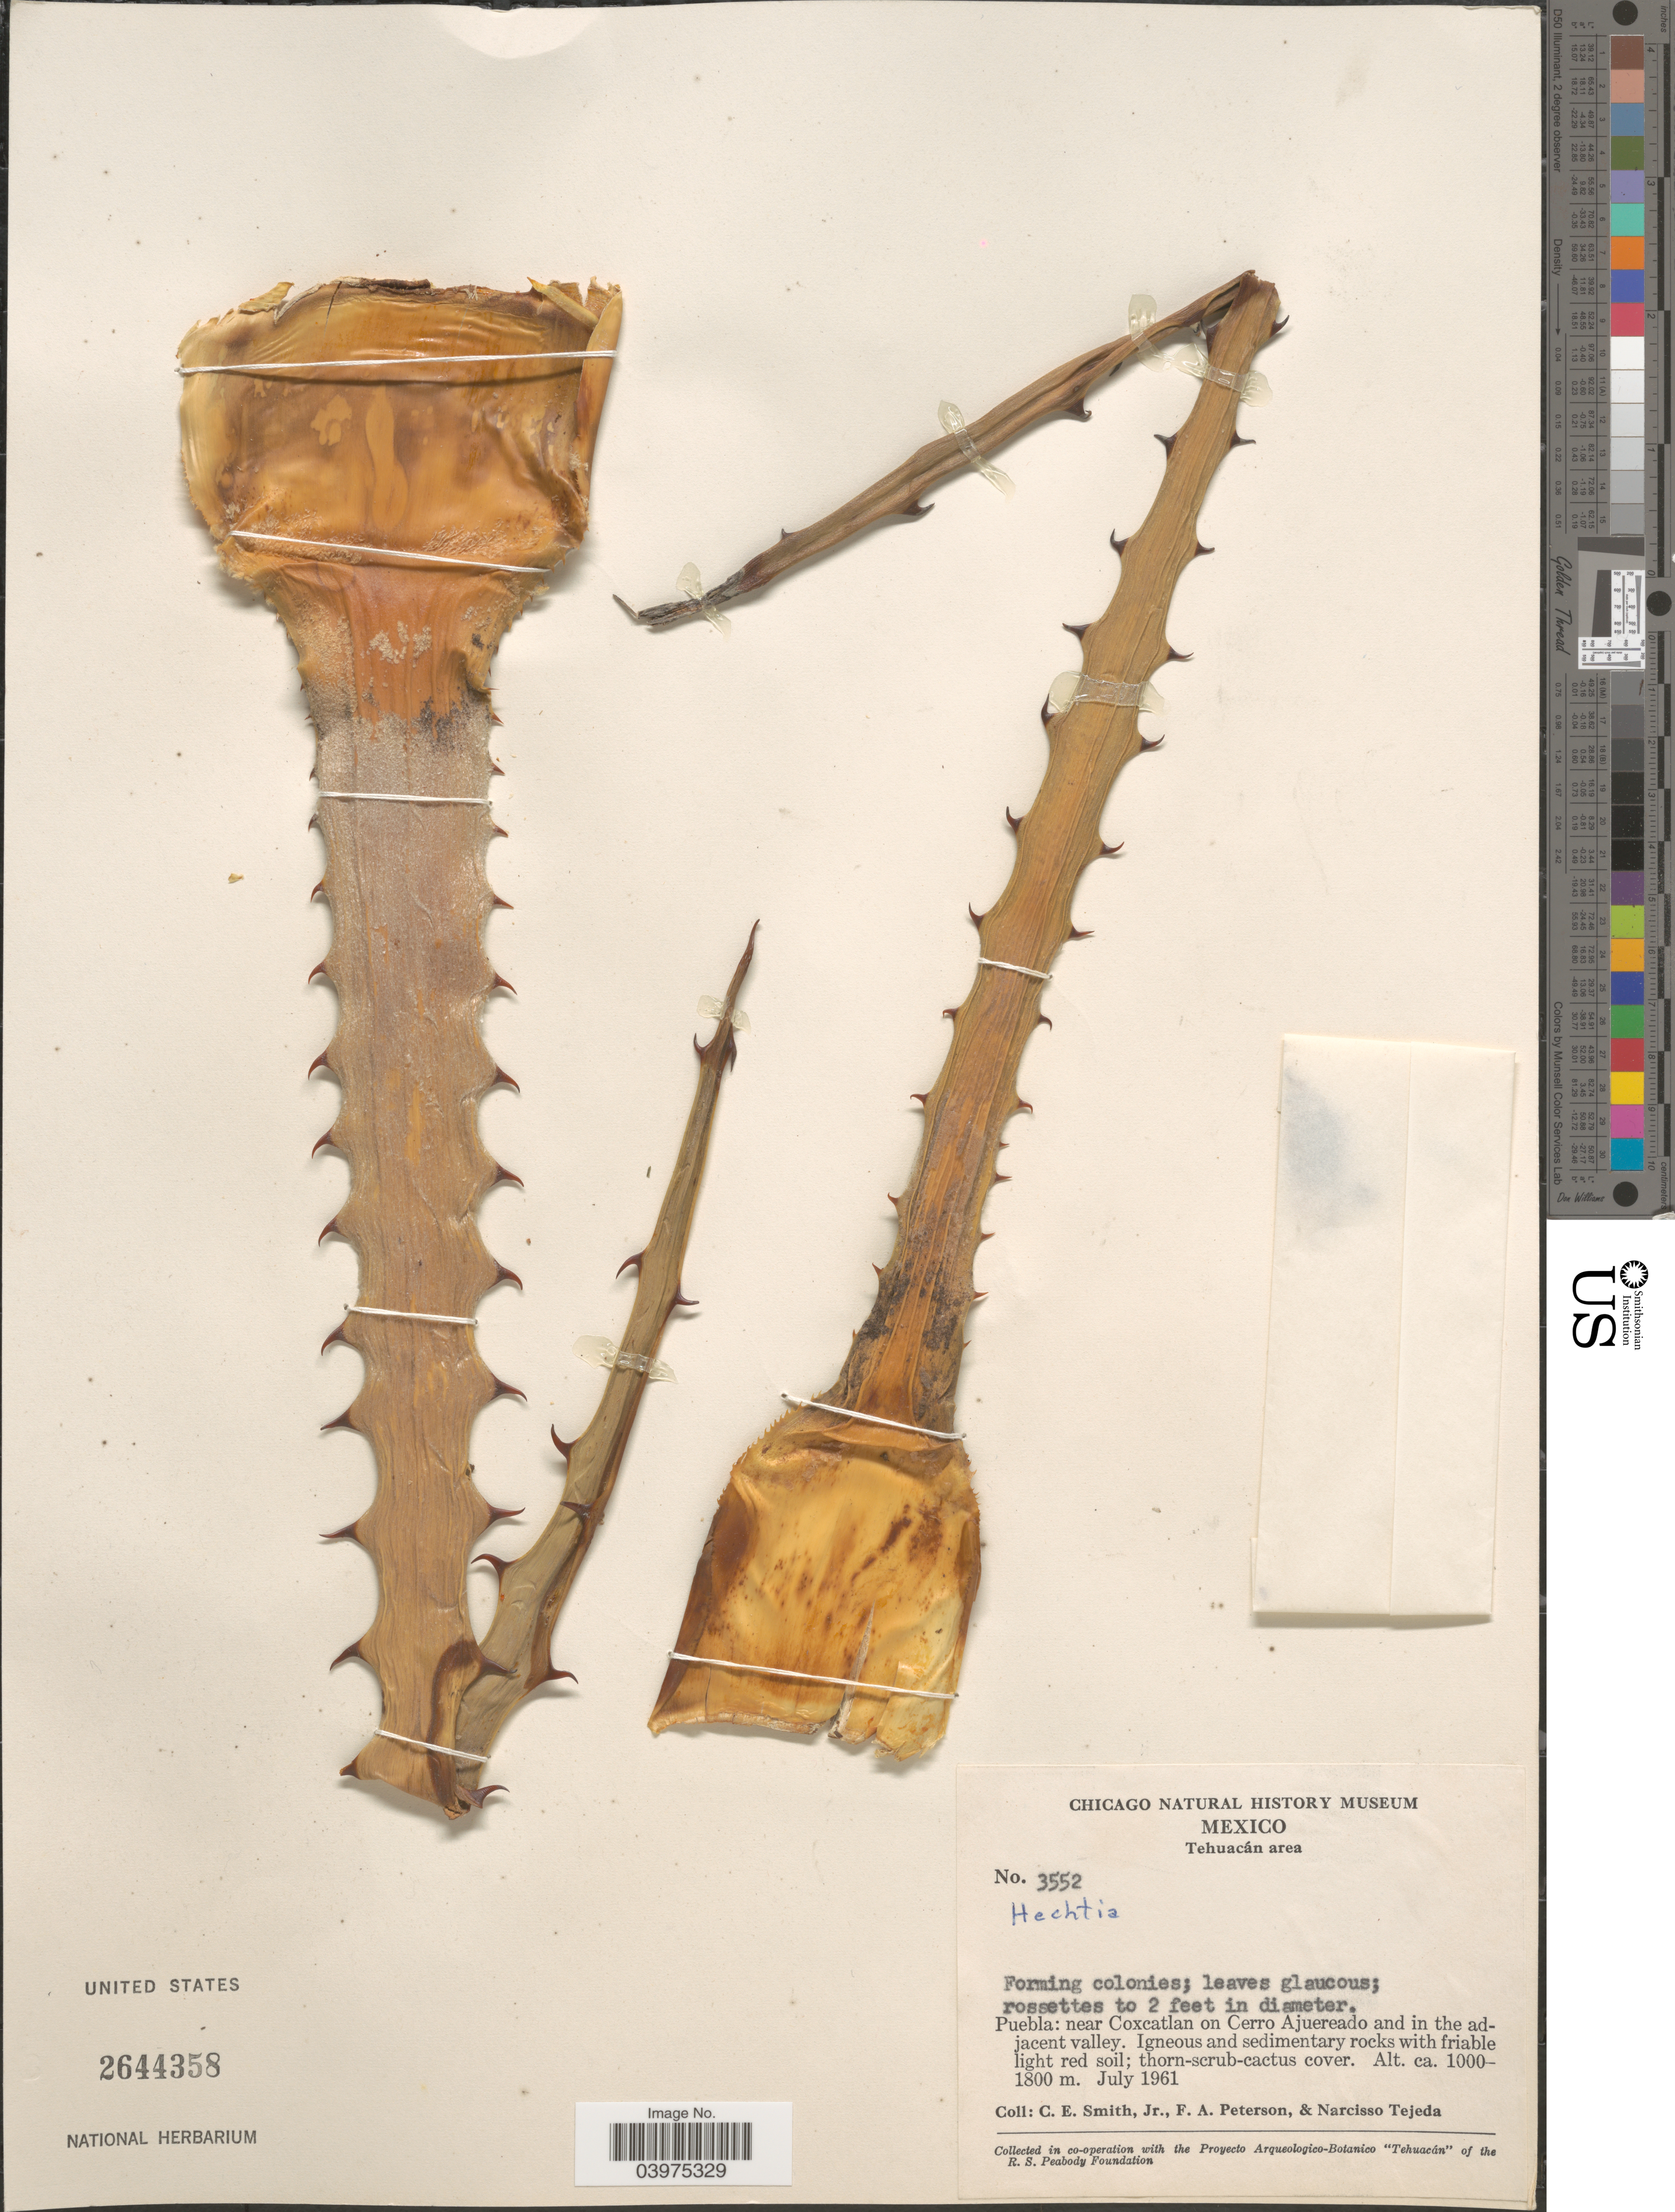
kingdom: Plantae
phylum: Tracheophyta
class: Liliopsida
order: Poales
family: Bromeliaceae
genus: Hechtia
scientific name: Hechtia sp.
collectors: C. E. Smith Jr., F. A. Peterson & N. Tejeda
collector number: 3552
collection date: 1961-07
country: Mexico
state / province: Puebla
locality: Tehuacán area. Near Coxcatlan on Cerro Ajuereado and in the adjacent valley.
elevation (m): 1000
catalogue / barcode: US 2644358